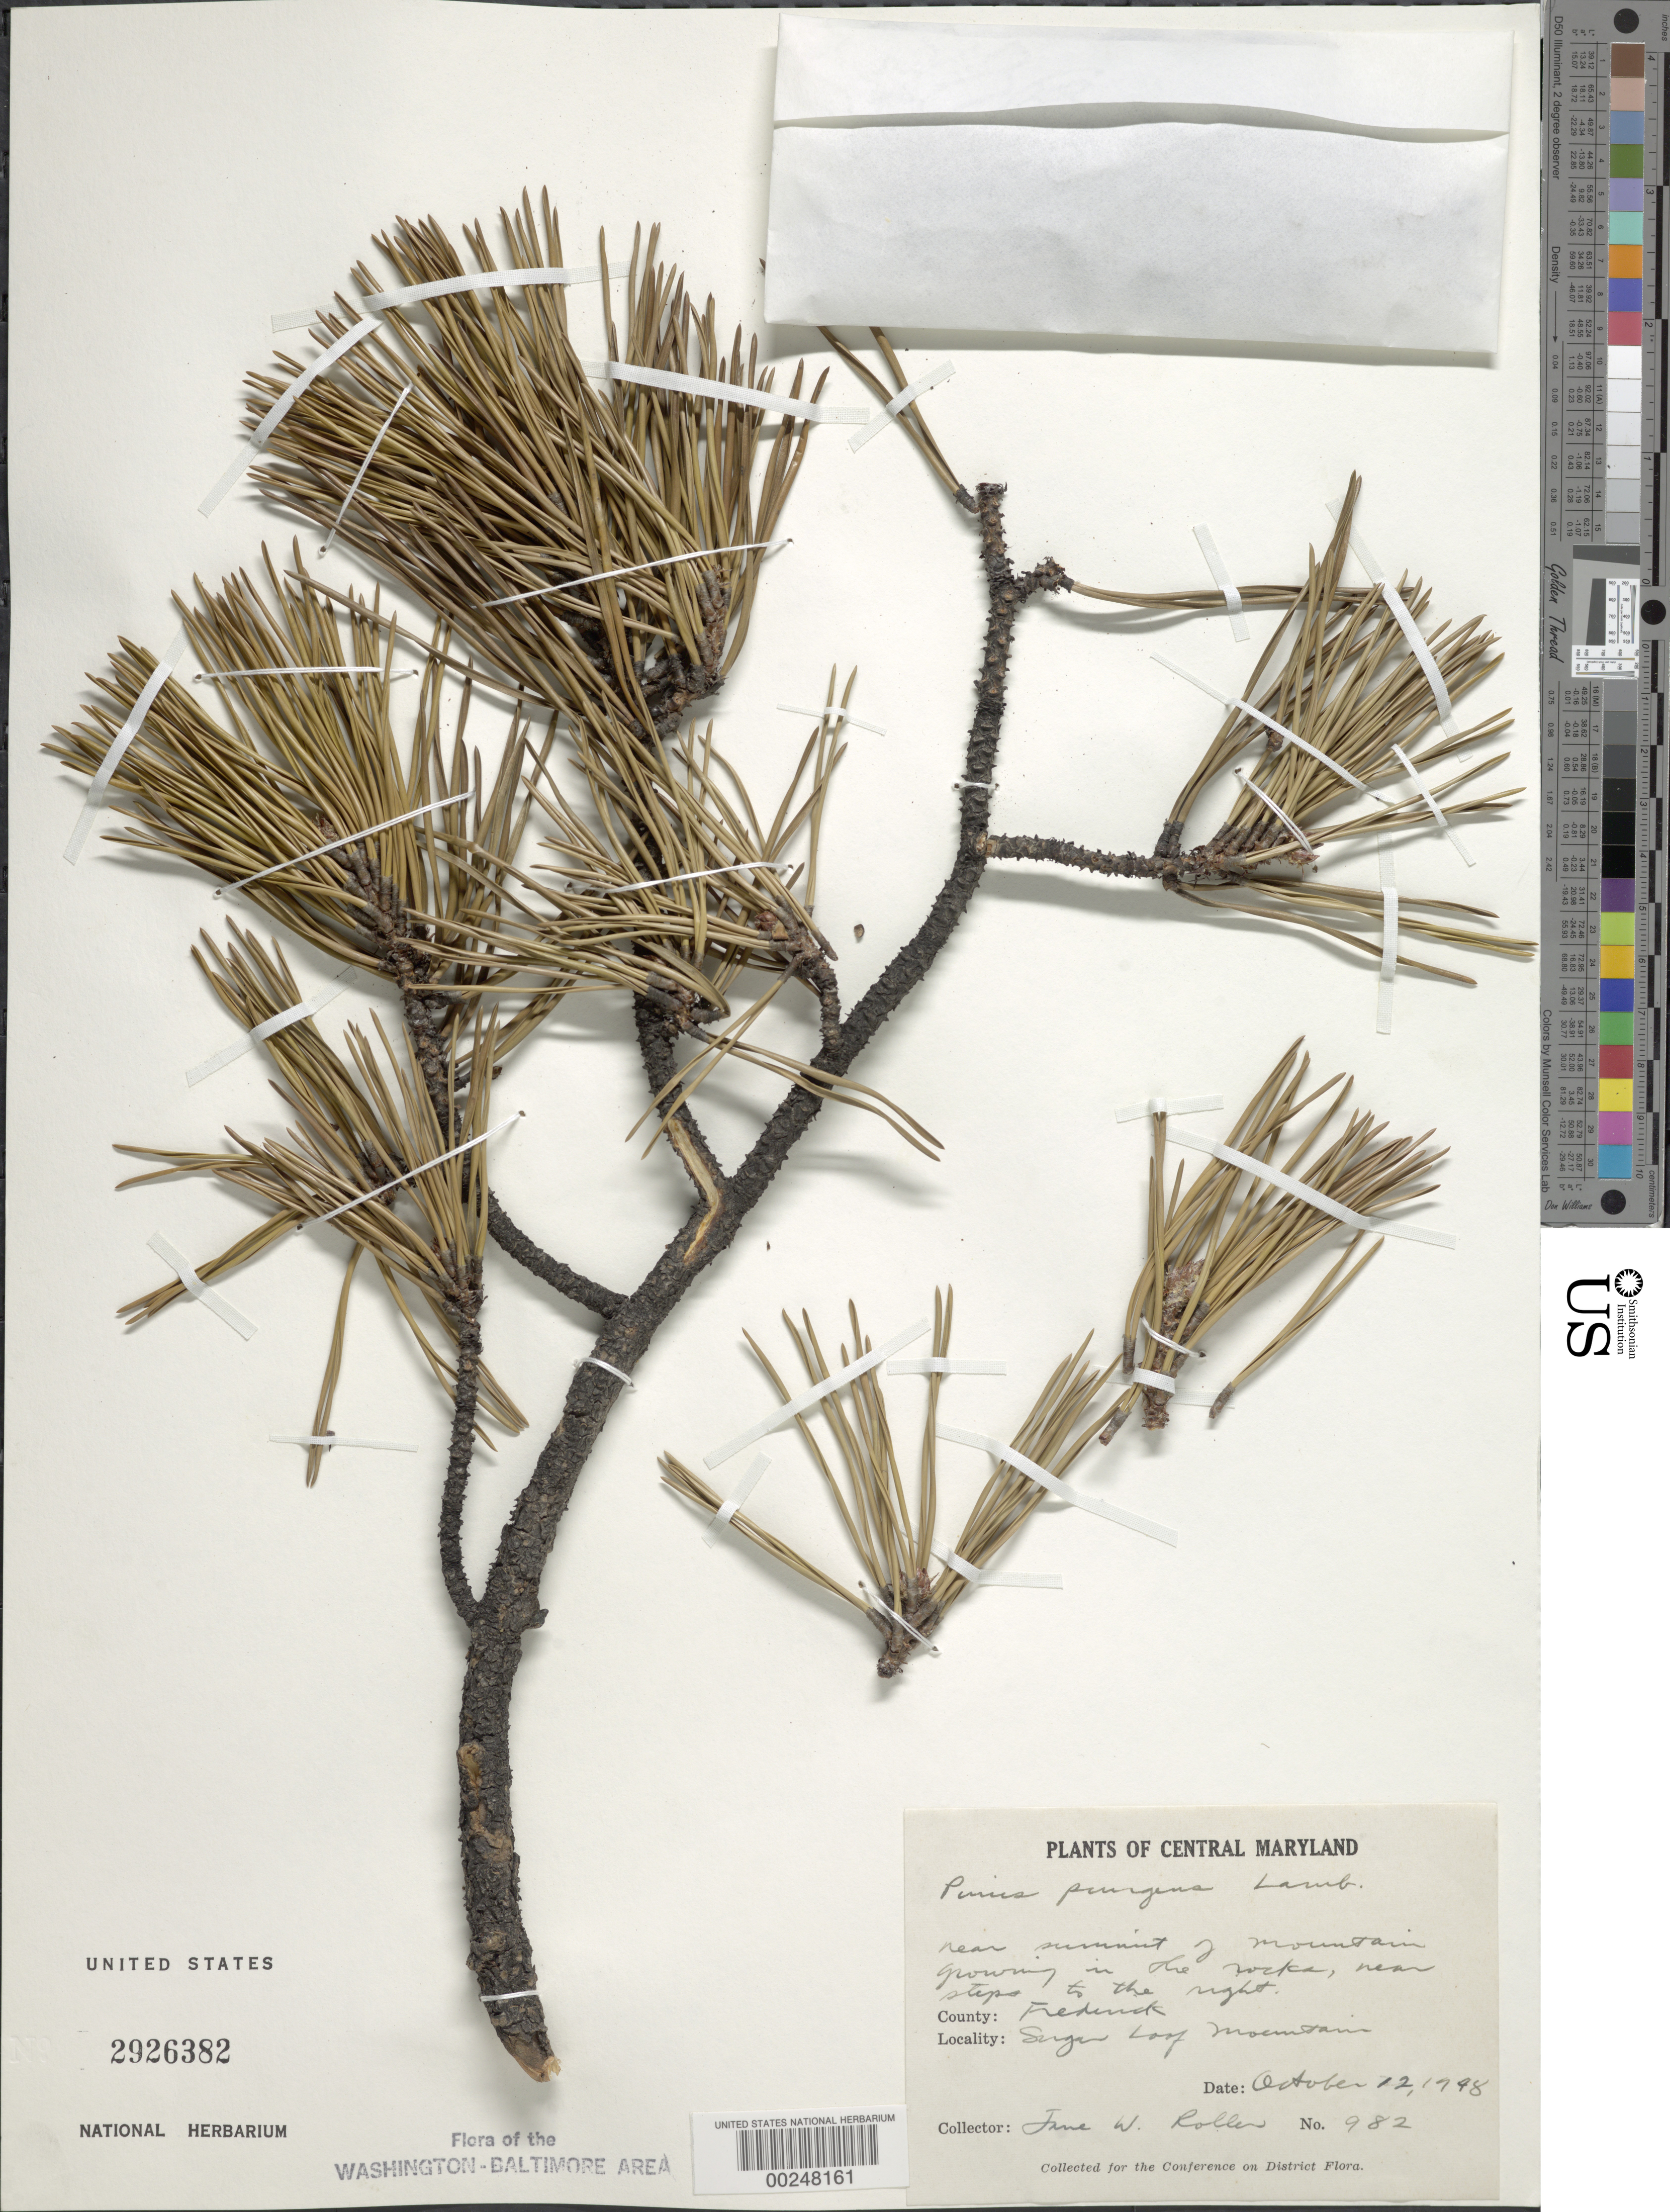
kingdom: Plantae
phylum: Tracheophyta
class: Pinopsida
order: Pinales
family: Pinaceae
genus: Pinus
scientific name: Pinus pungens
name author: Lamb.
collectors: J. W. Roller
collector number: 982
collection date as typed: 12 Oct 1948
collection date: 1948-10-12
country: United States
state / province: Maryland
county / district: Frederick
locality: Sugar Loaf Mountain, near summit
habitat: Growing in the rocks, near steps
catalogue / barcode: US 2926382